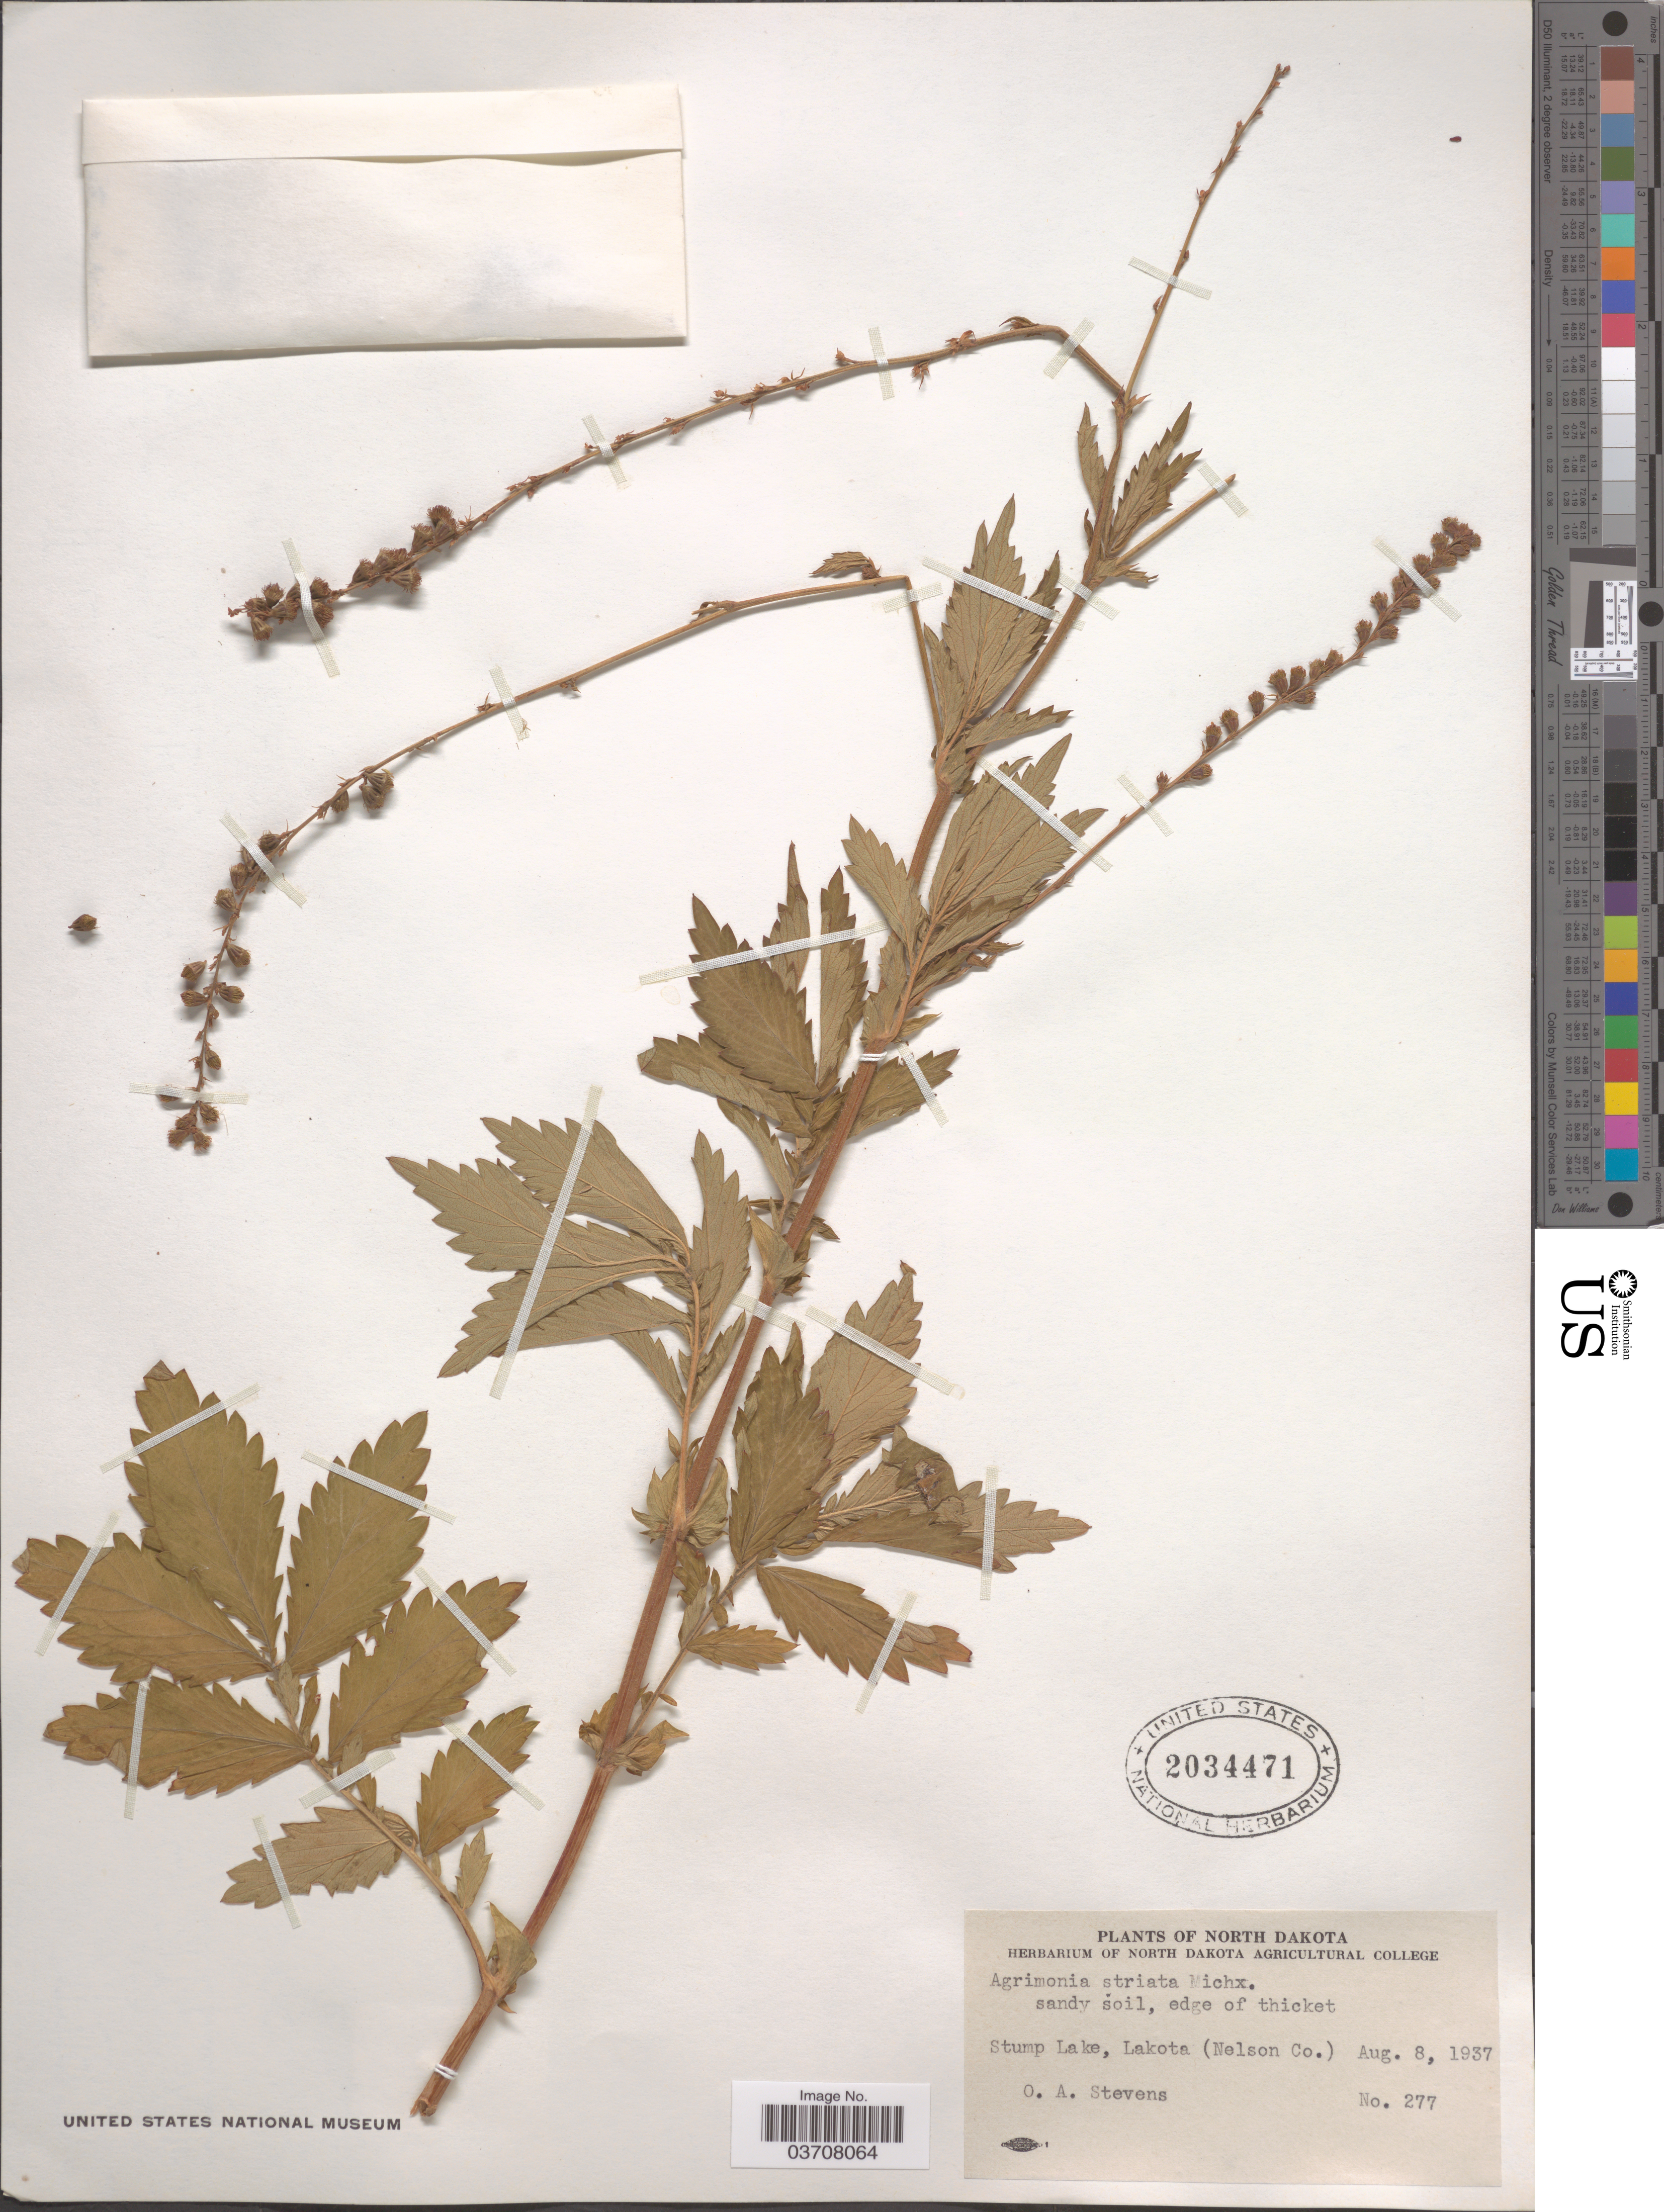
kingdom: Plantae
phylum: Tracheophyta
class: Magnoliopsida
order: Rosales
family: Rosaceae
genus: Agrimonia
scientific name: Agrimonia striata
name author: Michx.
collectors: O. A. Stevens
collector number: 277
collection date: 1937-08-08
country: United States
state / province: North Dakota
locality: Stump Lake, Lakota (Nelson Co.).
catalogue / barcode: US 2034471